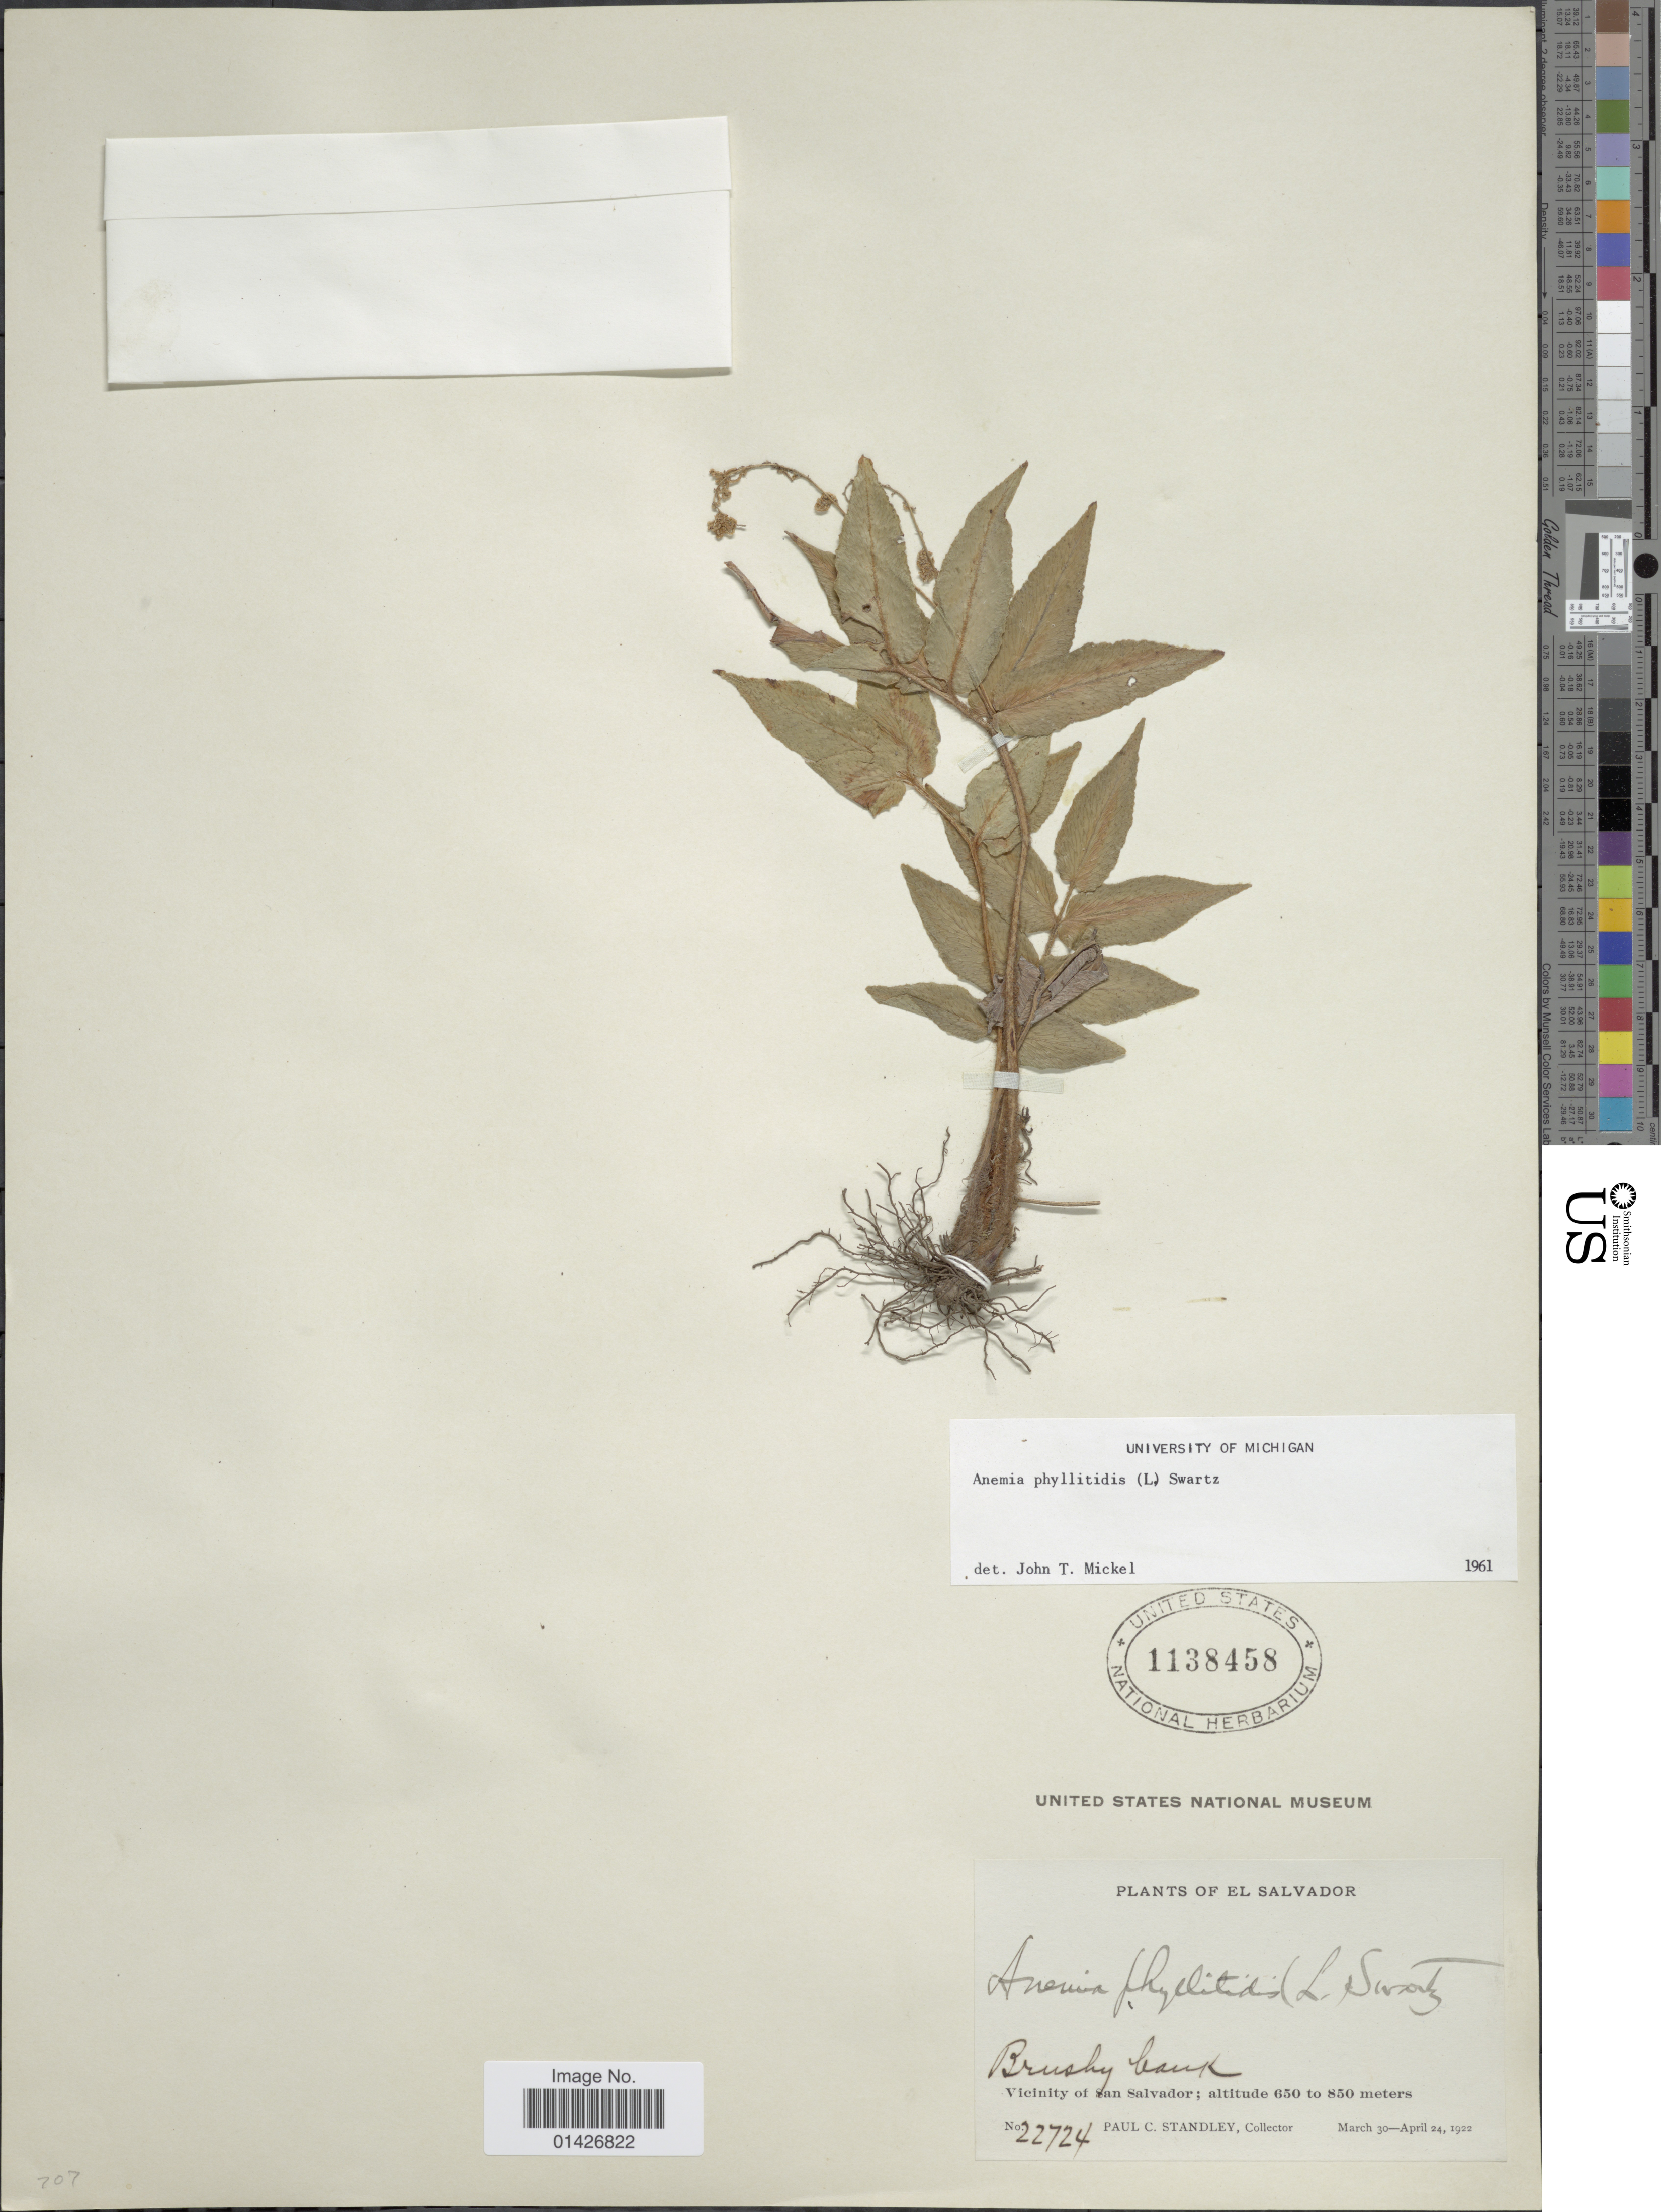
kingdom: Plantae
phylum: Tracheophyta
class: Polypodiopsida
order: Schizaeales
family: Anemiaceae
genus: Anemia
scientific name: Anemia phyllitidis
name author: (L.) Sw.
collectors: P. C. Standley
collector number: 22724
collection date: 1922-03-24/1922-03-30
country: El Salvador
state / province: San Salvador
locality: Vicinity of San Salvador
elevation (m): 650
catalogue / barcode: US 1138458